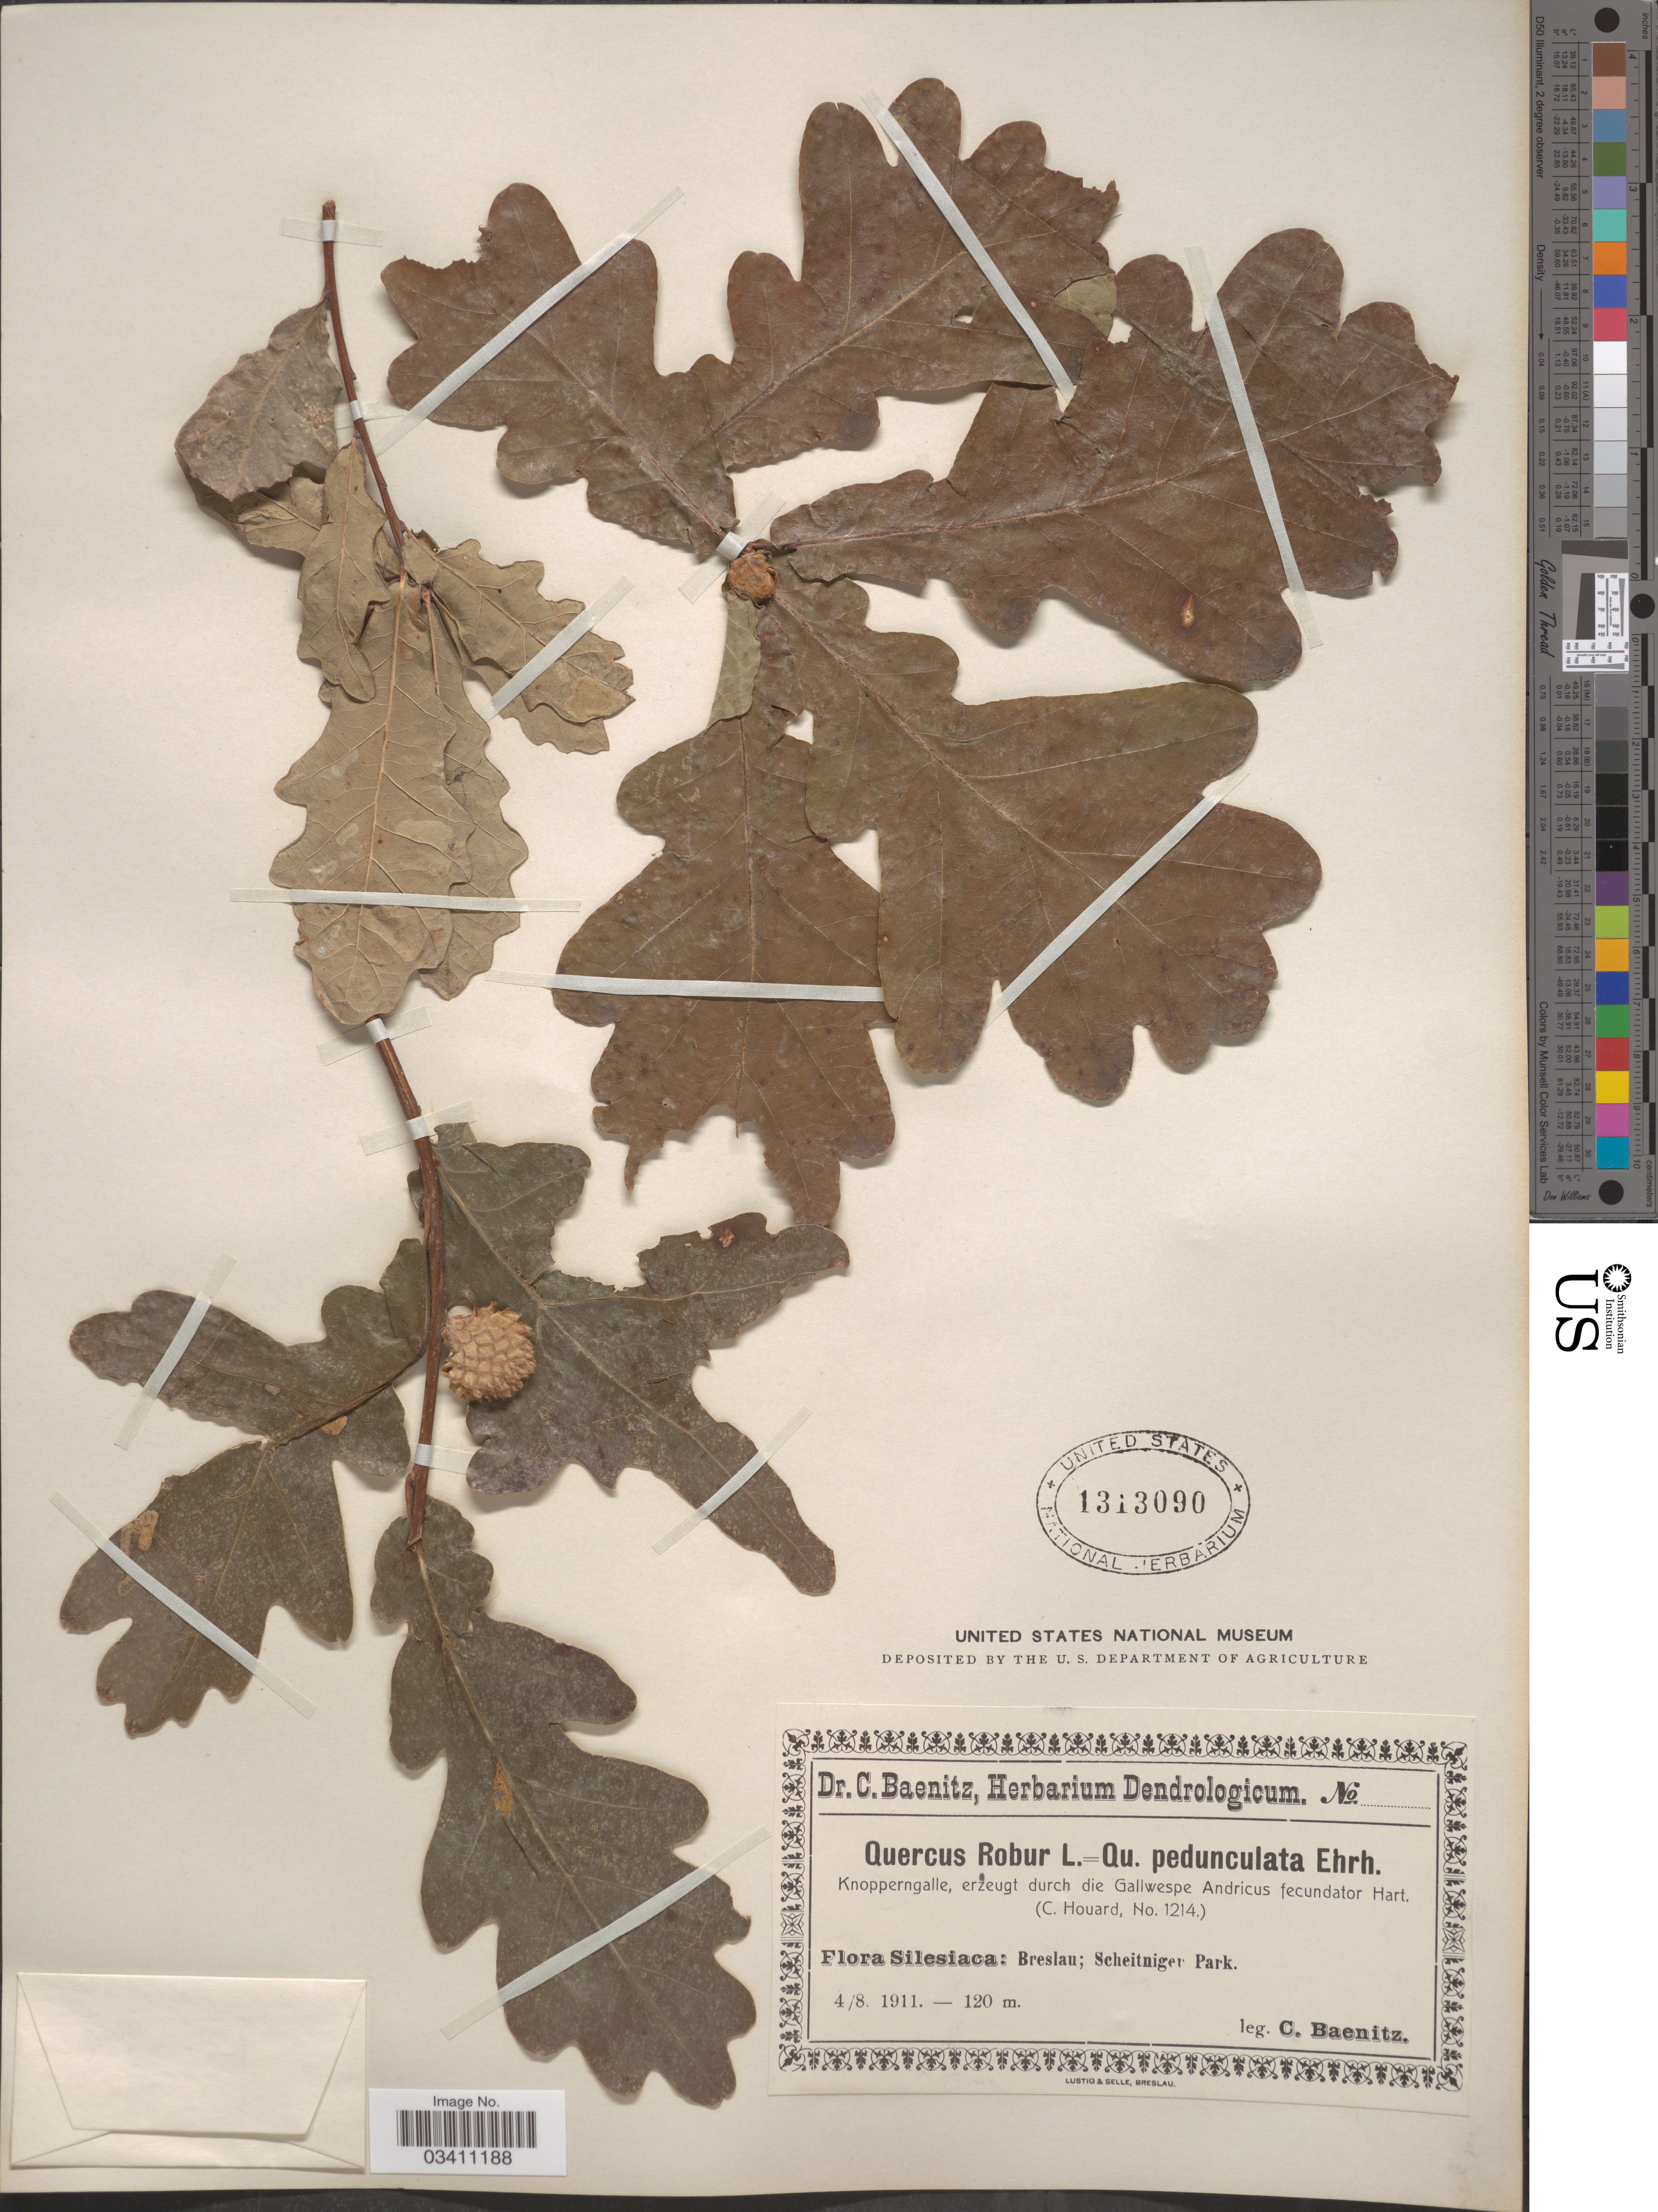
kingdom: Plantae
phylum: Tracheophyta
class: Magnoliopsida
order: Fagales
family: Fagaceae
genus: Quercus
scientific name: Quercus robur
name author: L.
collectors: C. G. Baenitz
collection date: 1911-08-04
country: Poland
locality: Silesiaca: Breslau; Scheitniger Park.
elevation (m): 120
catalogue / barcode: US 1313090